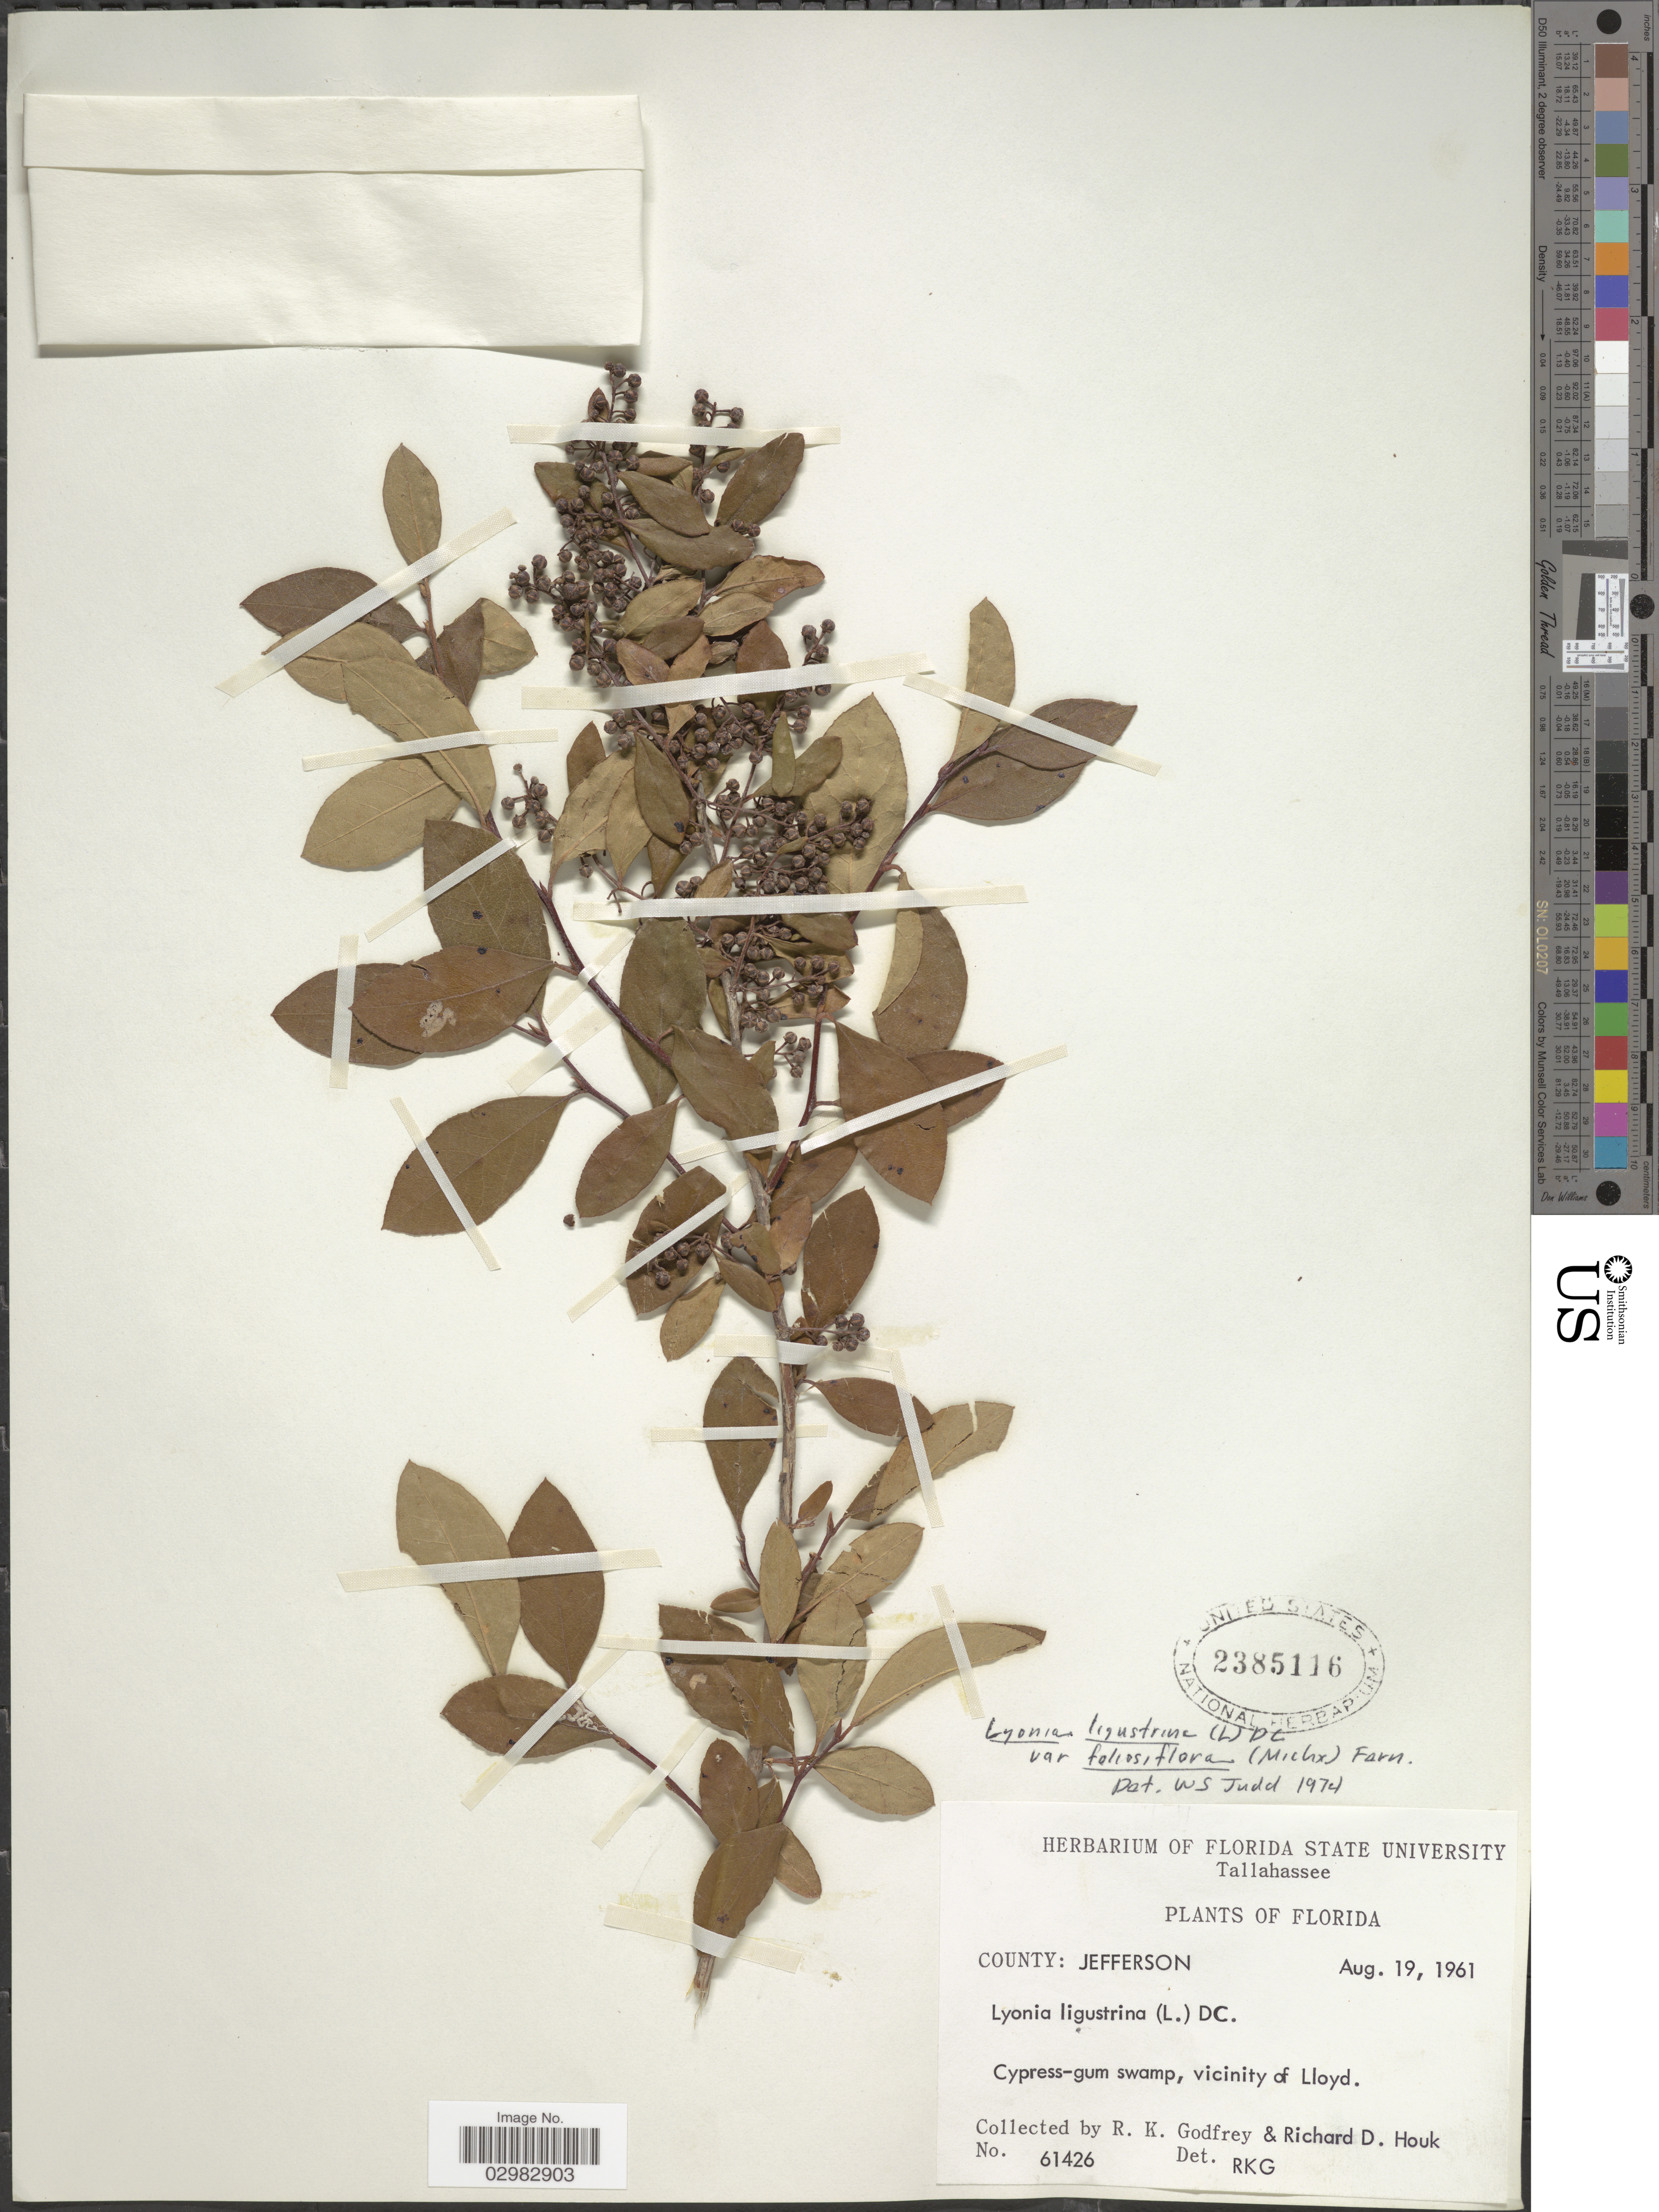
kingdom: Plantae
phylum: Tracheophyta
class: Magnoliopsida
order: Ericales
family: Ericaceae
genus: Lyonia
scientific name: Lyonia ligustrina var. foliosiflora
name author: (Michx.) Fernald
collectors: R. K. Godfrey & R. Houk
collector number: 61426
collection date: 1961-08-19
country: United States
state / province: Florida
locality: County: Jefferson. Vicinity of Lloyd.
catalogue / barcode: US 2385116